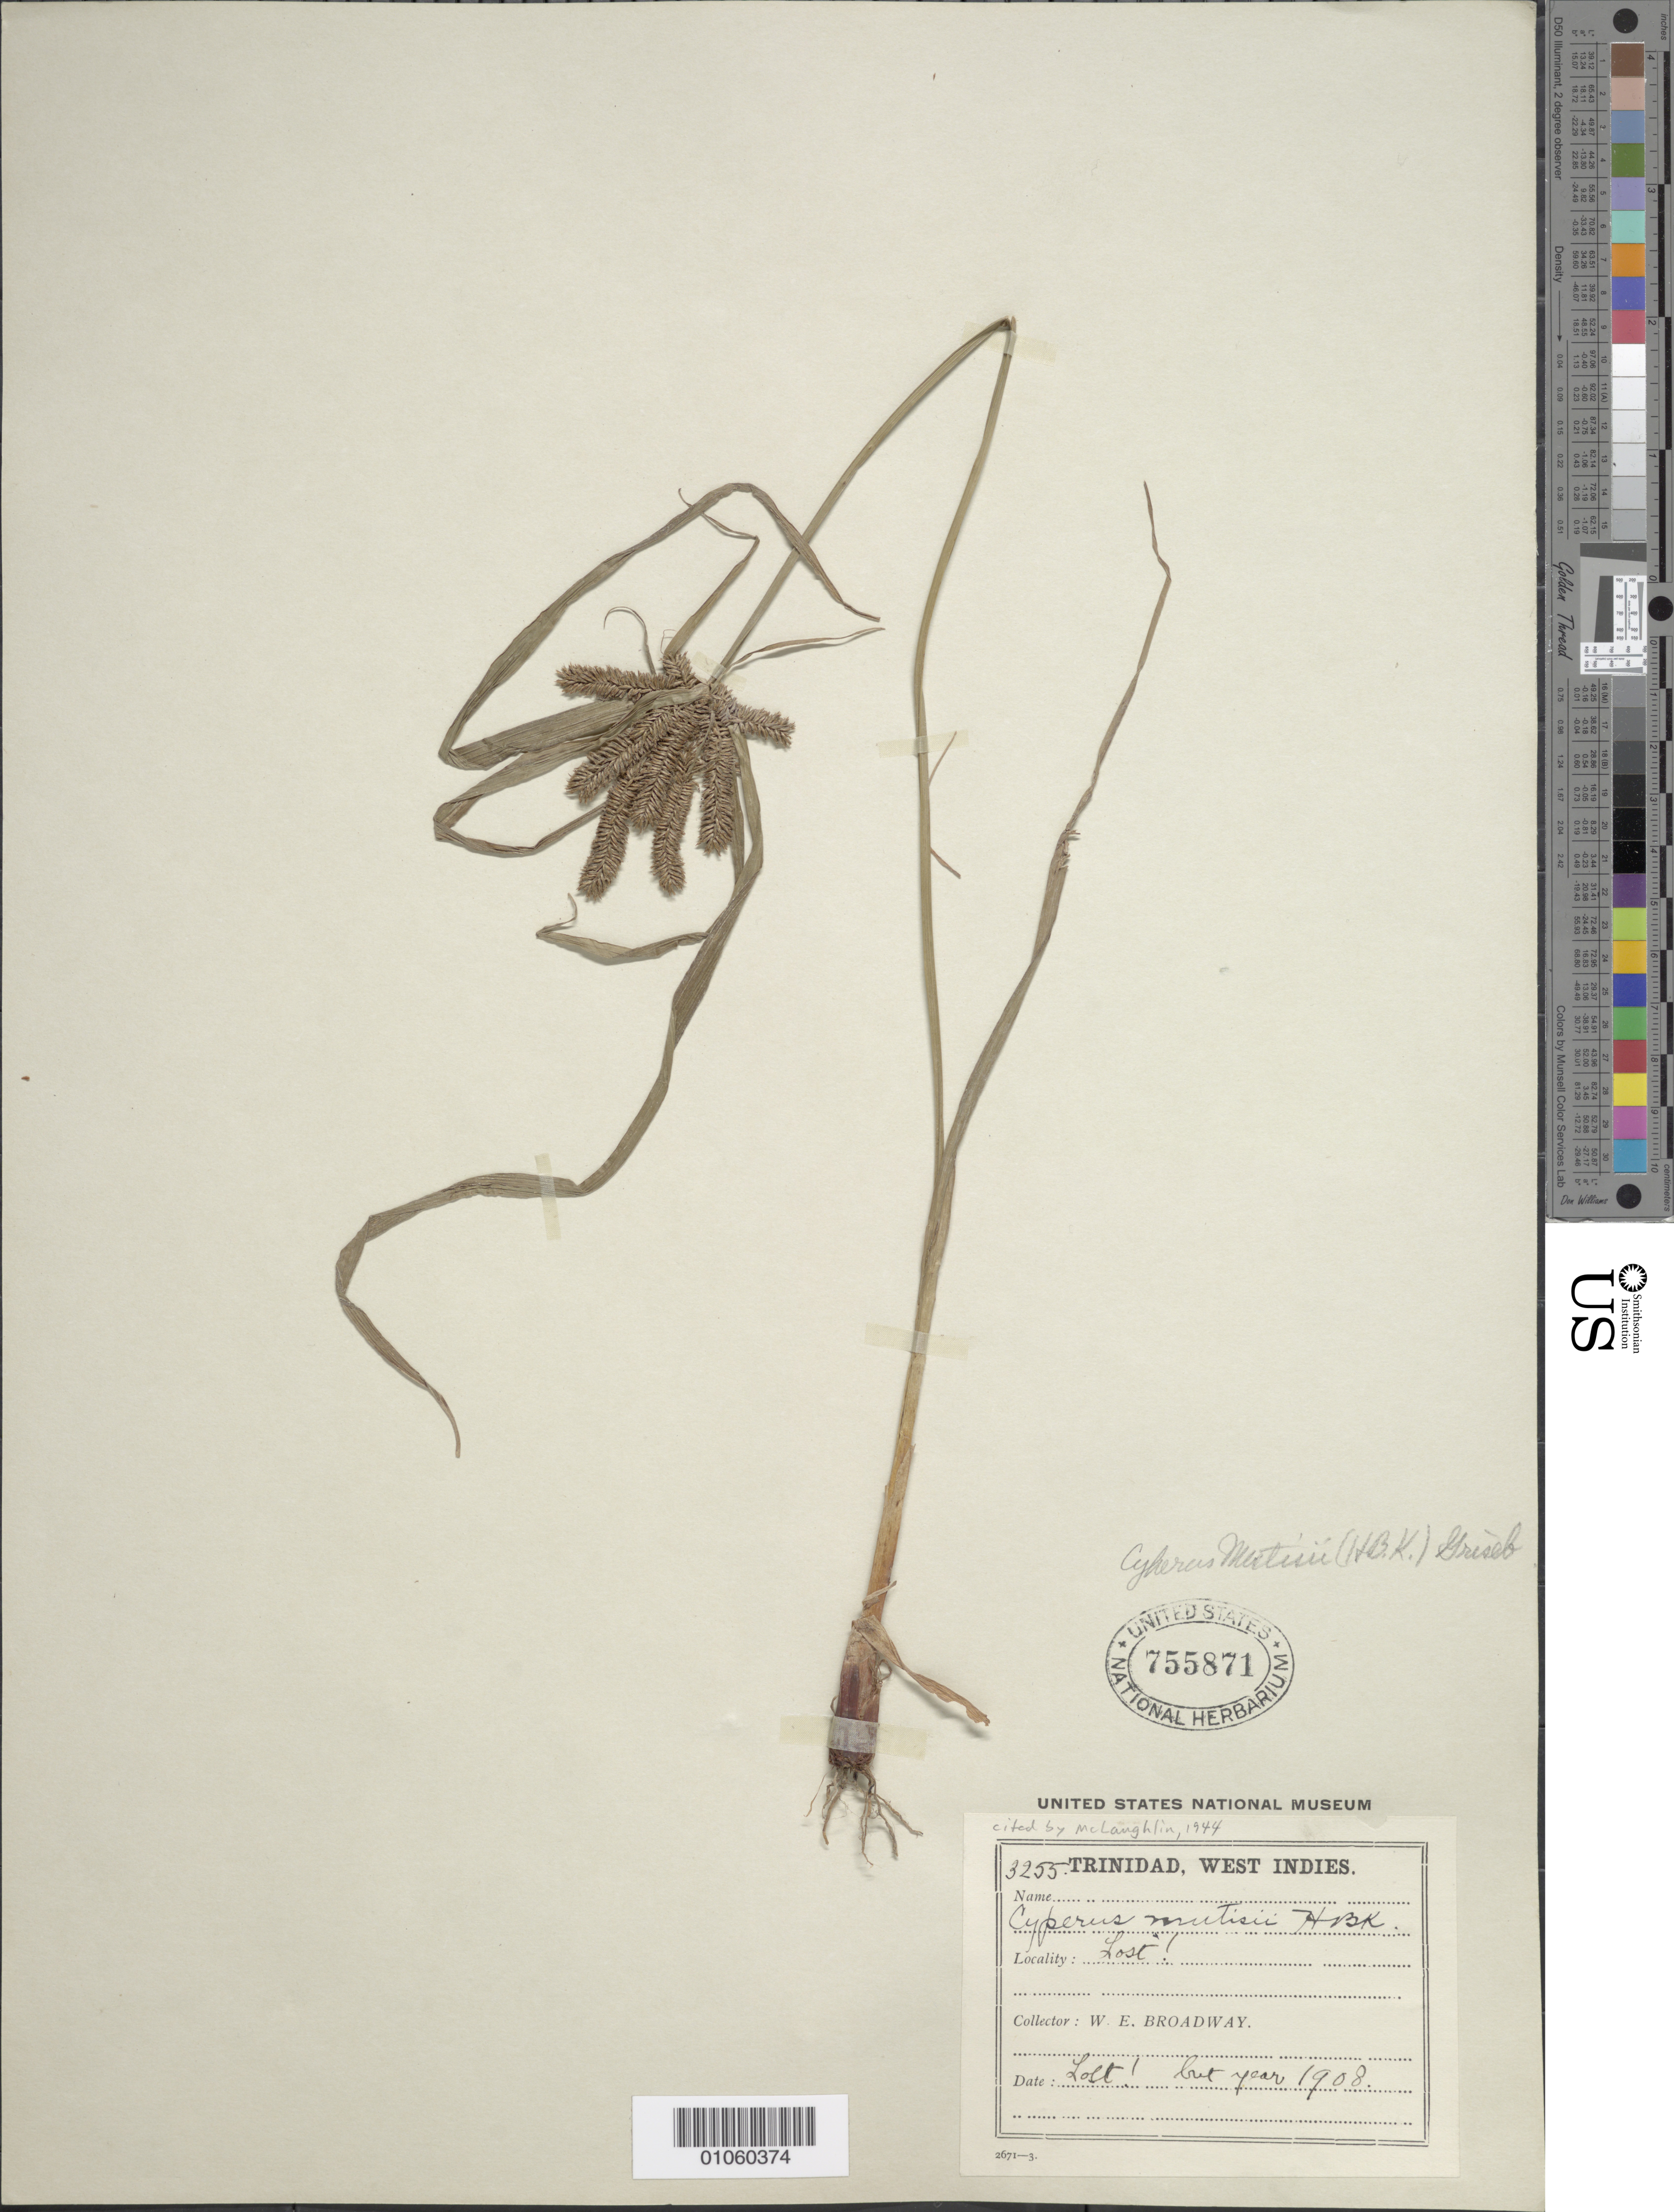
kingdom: Plantae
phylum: Tracheophyta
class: Liliopsida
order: Poales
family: Cyperaceae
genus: Cyperus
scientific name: Cyperus mutisii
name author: (Kunth) Andersson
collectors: W. E. Broadway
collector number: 3255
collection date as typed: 1908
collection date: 1908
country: Trinidad and Tobago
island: Trinidad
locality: "Lost!"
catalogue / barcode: US 755871